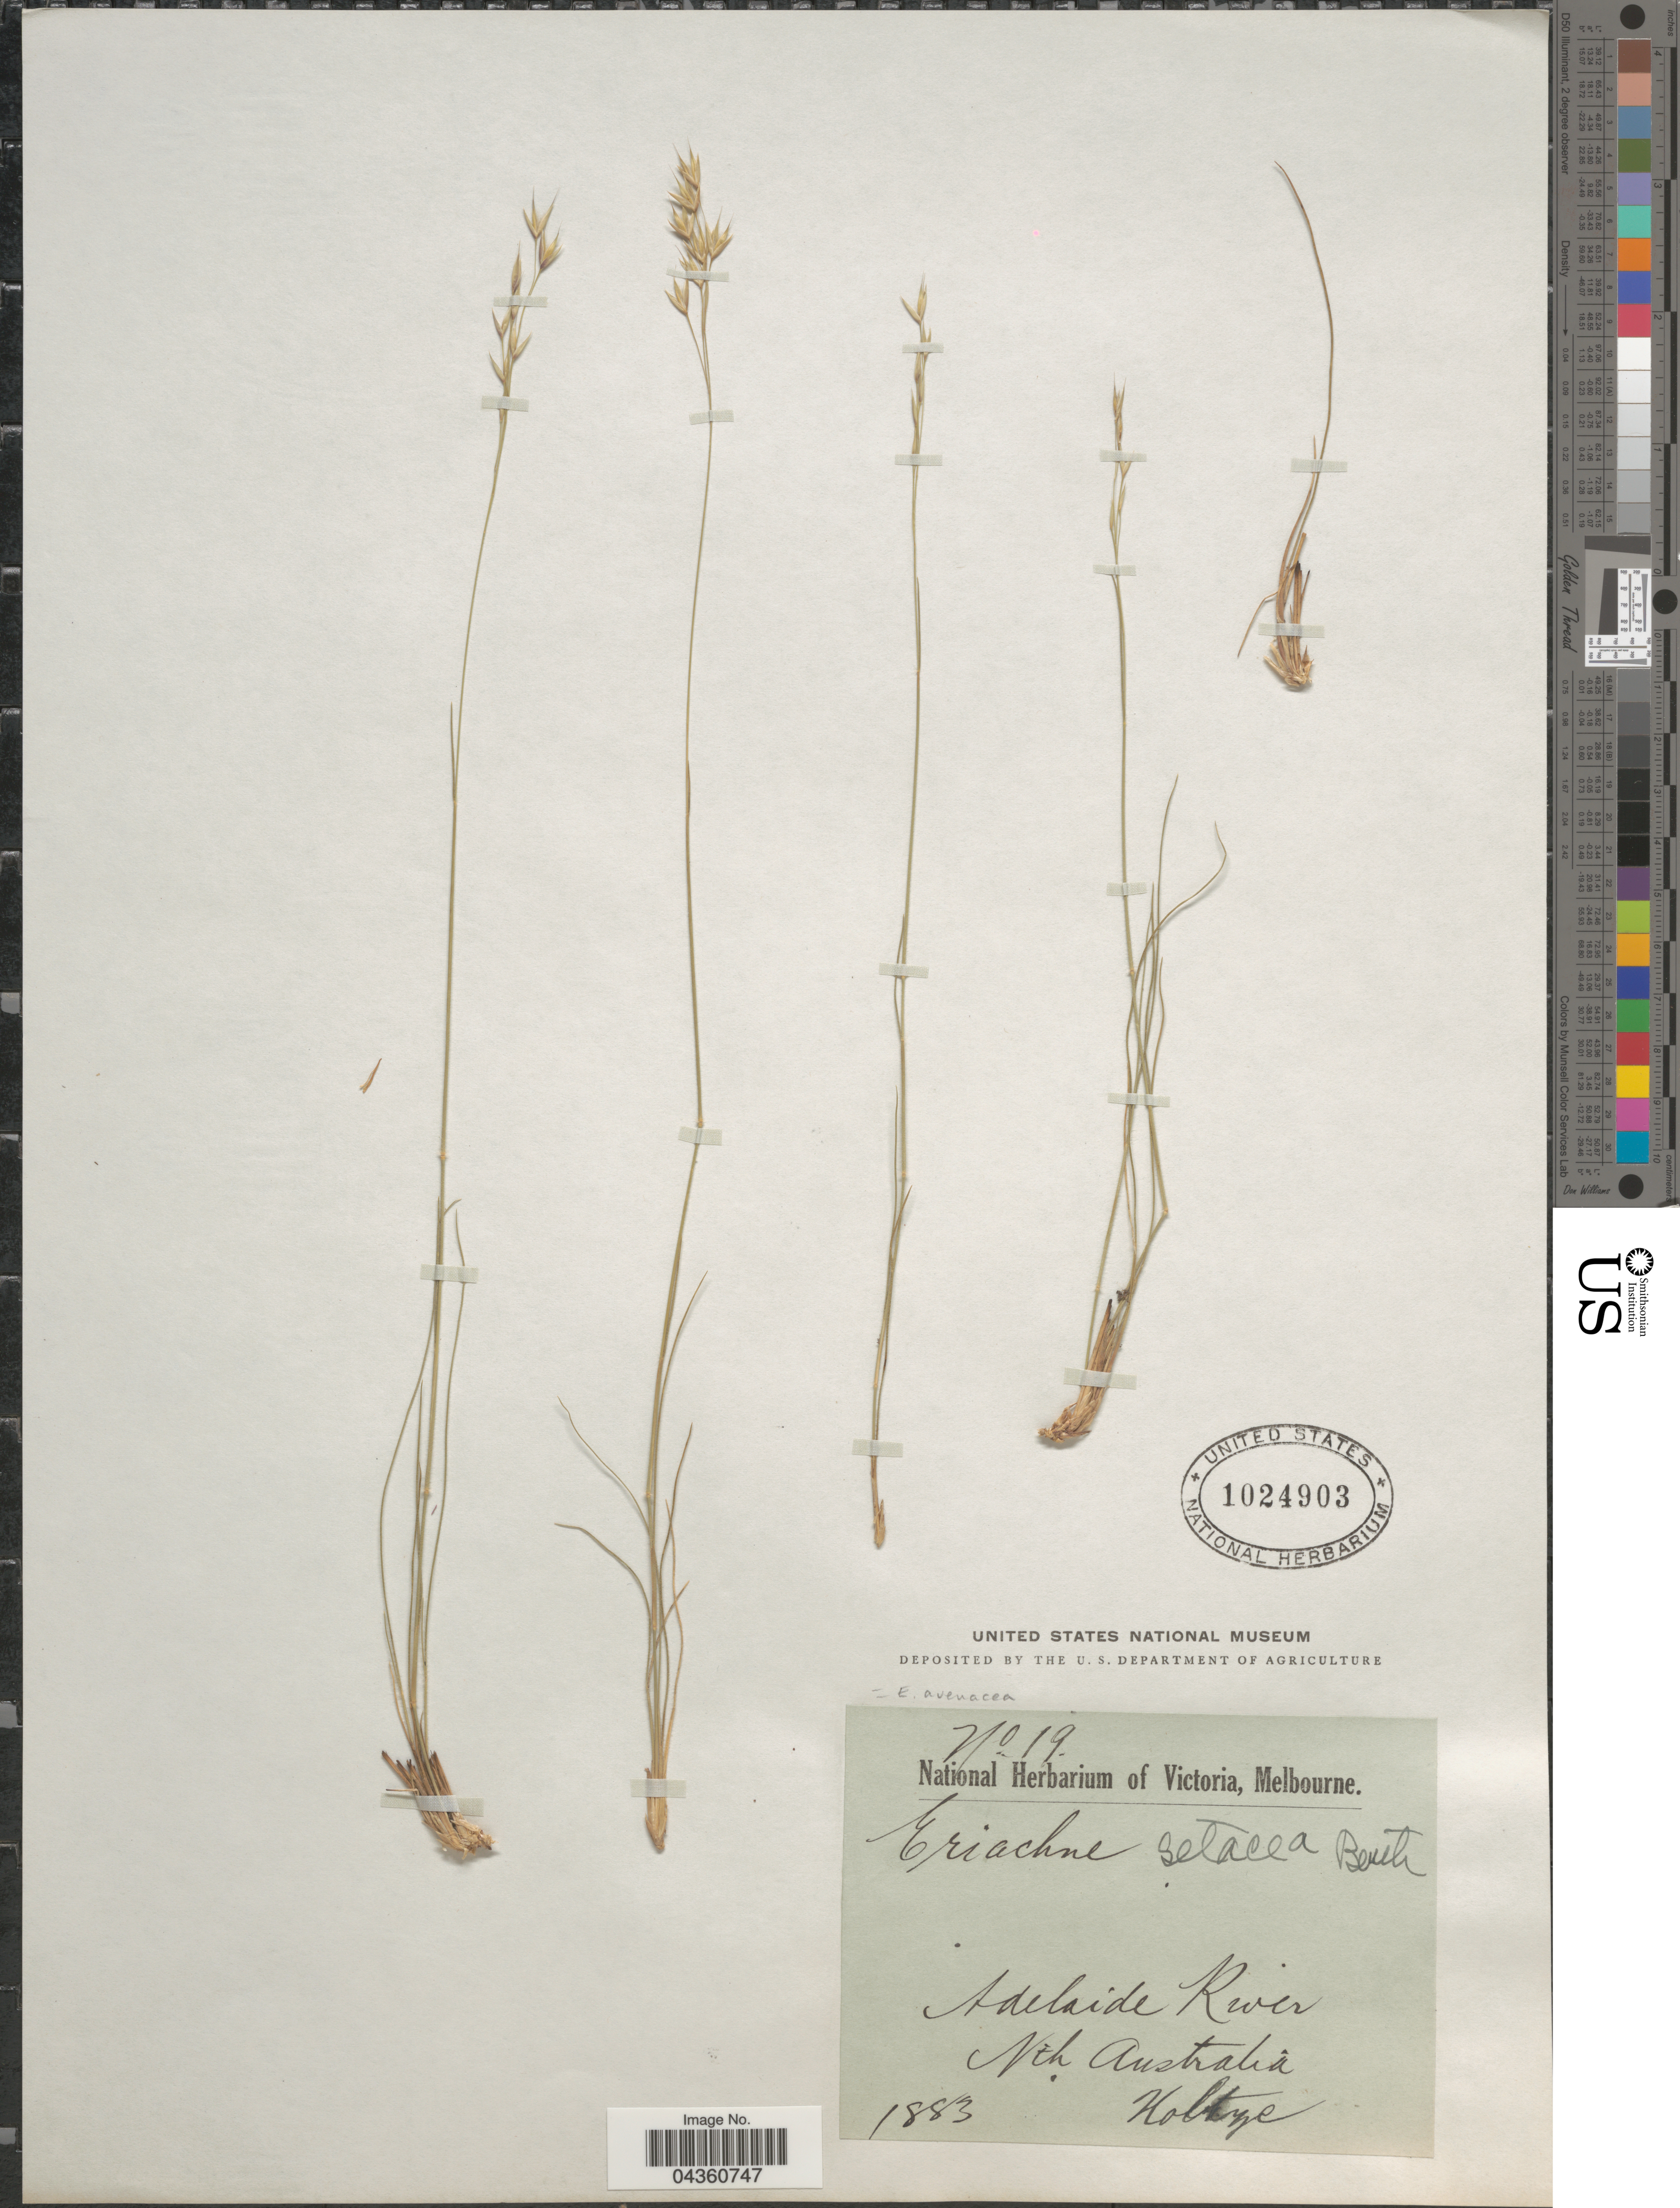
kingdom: Plantae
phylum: Tracheophyta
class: Liliopsida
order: Poales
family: Poaceae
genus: Eriachne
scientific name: Eriachne avenacea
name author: R. Br.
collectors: Holtze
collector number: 19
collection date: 1883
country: Australia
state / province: South Australia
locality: Adelaide River. Nth Australia.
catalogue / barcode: US 1024903